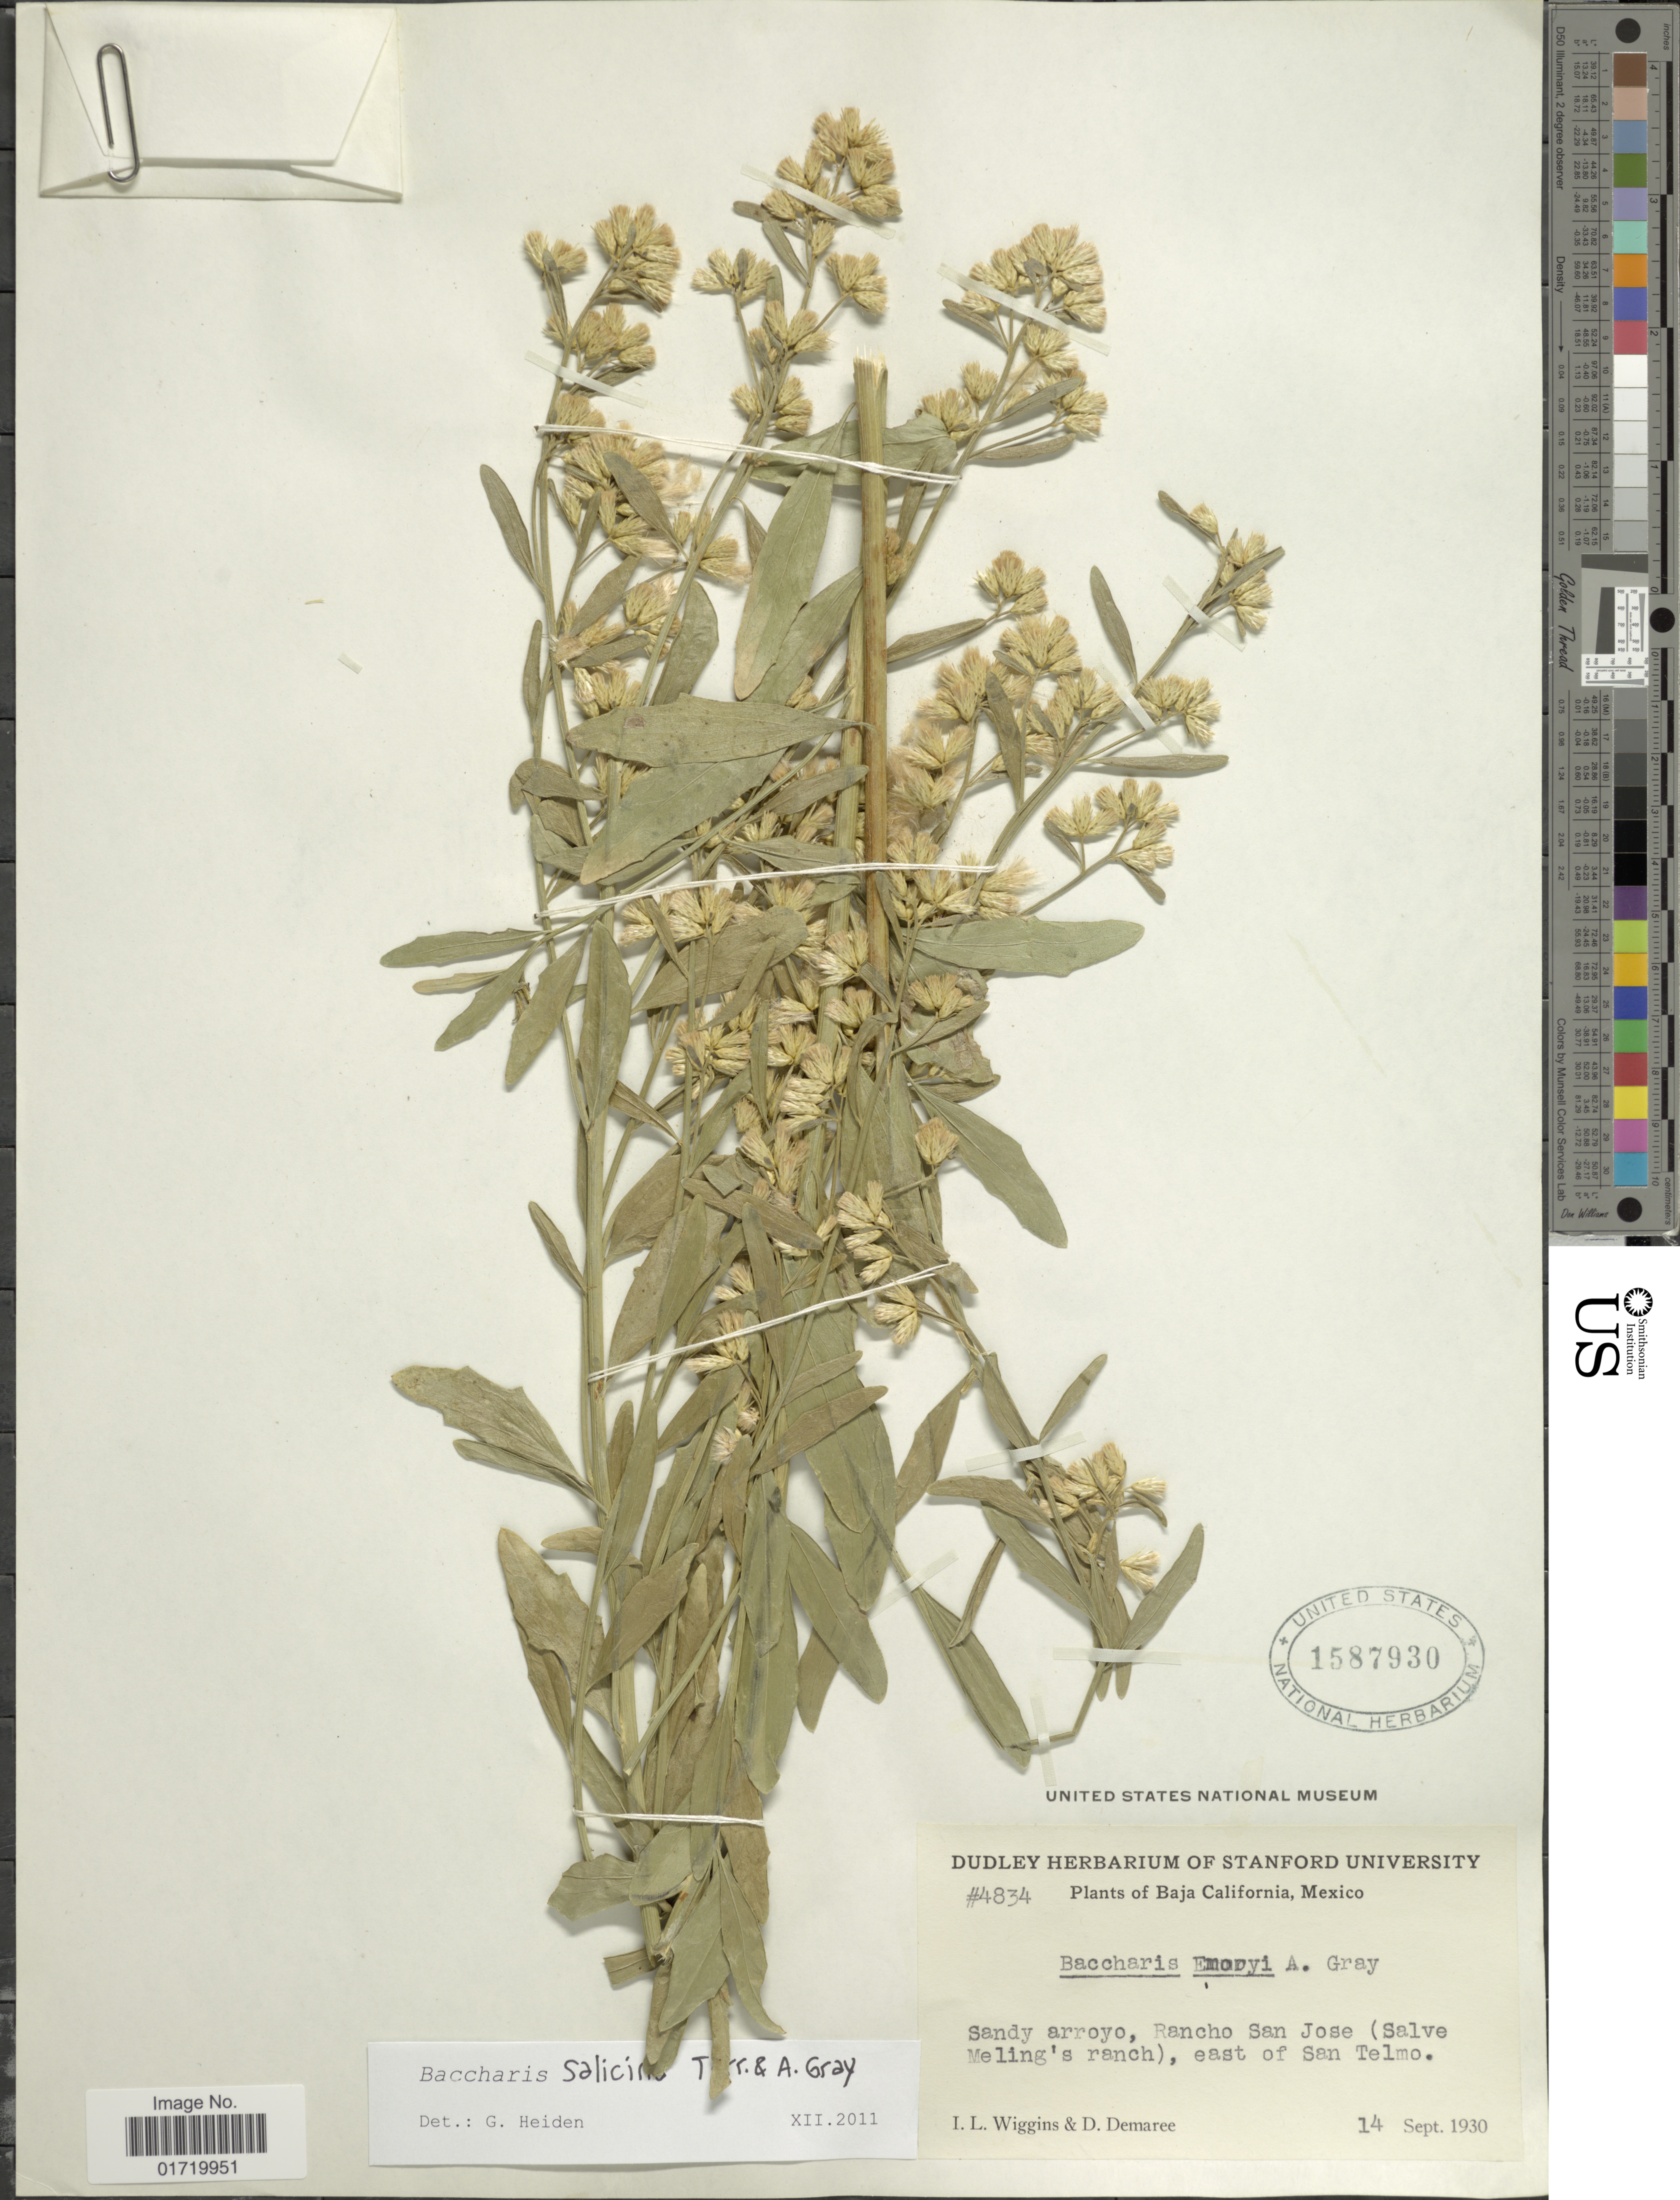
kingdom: Plantae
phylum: Tracheophyta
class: Magnoliopsida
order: Asterales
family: Asteraceae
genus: Baccharis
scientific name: Baccharis salicina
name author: Torr. & A. Gray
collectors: I. L. Wiggins & D. Demaree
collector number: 4834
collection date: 1930-09-14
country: Mexico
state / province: Baja California Sur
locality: Rancho San Jose (Salve Meling's ranch), east of San Telmo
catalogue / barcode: US 1587930